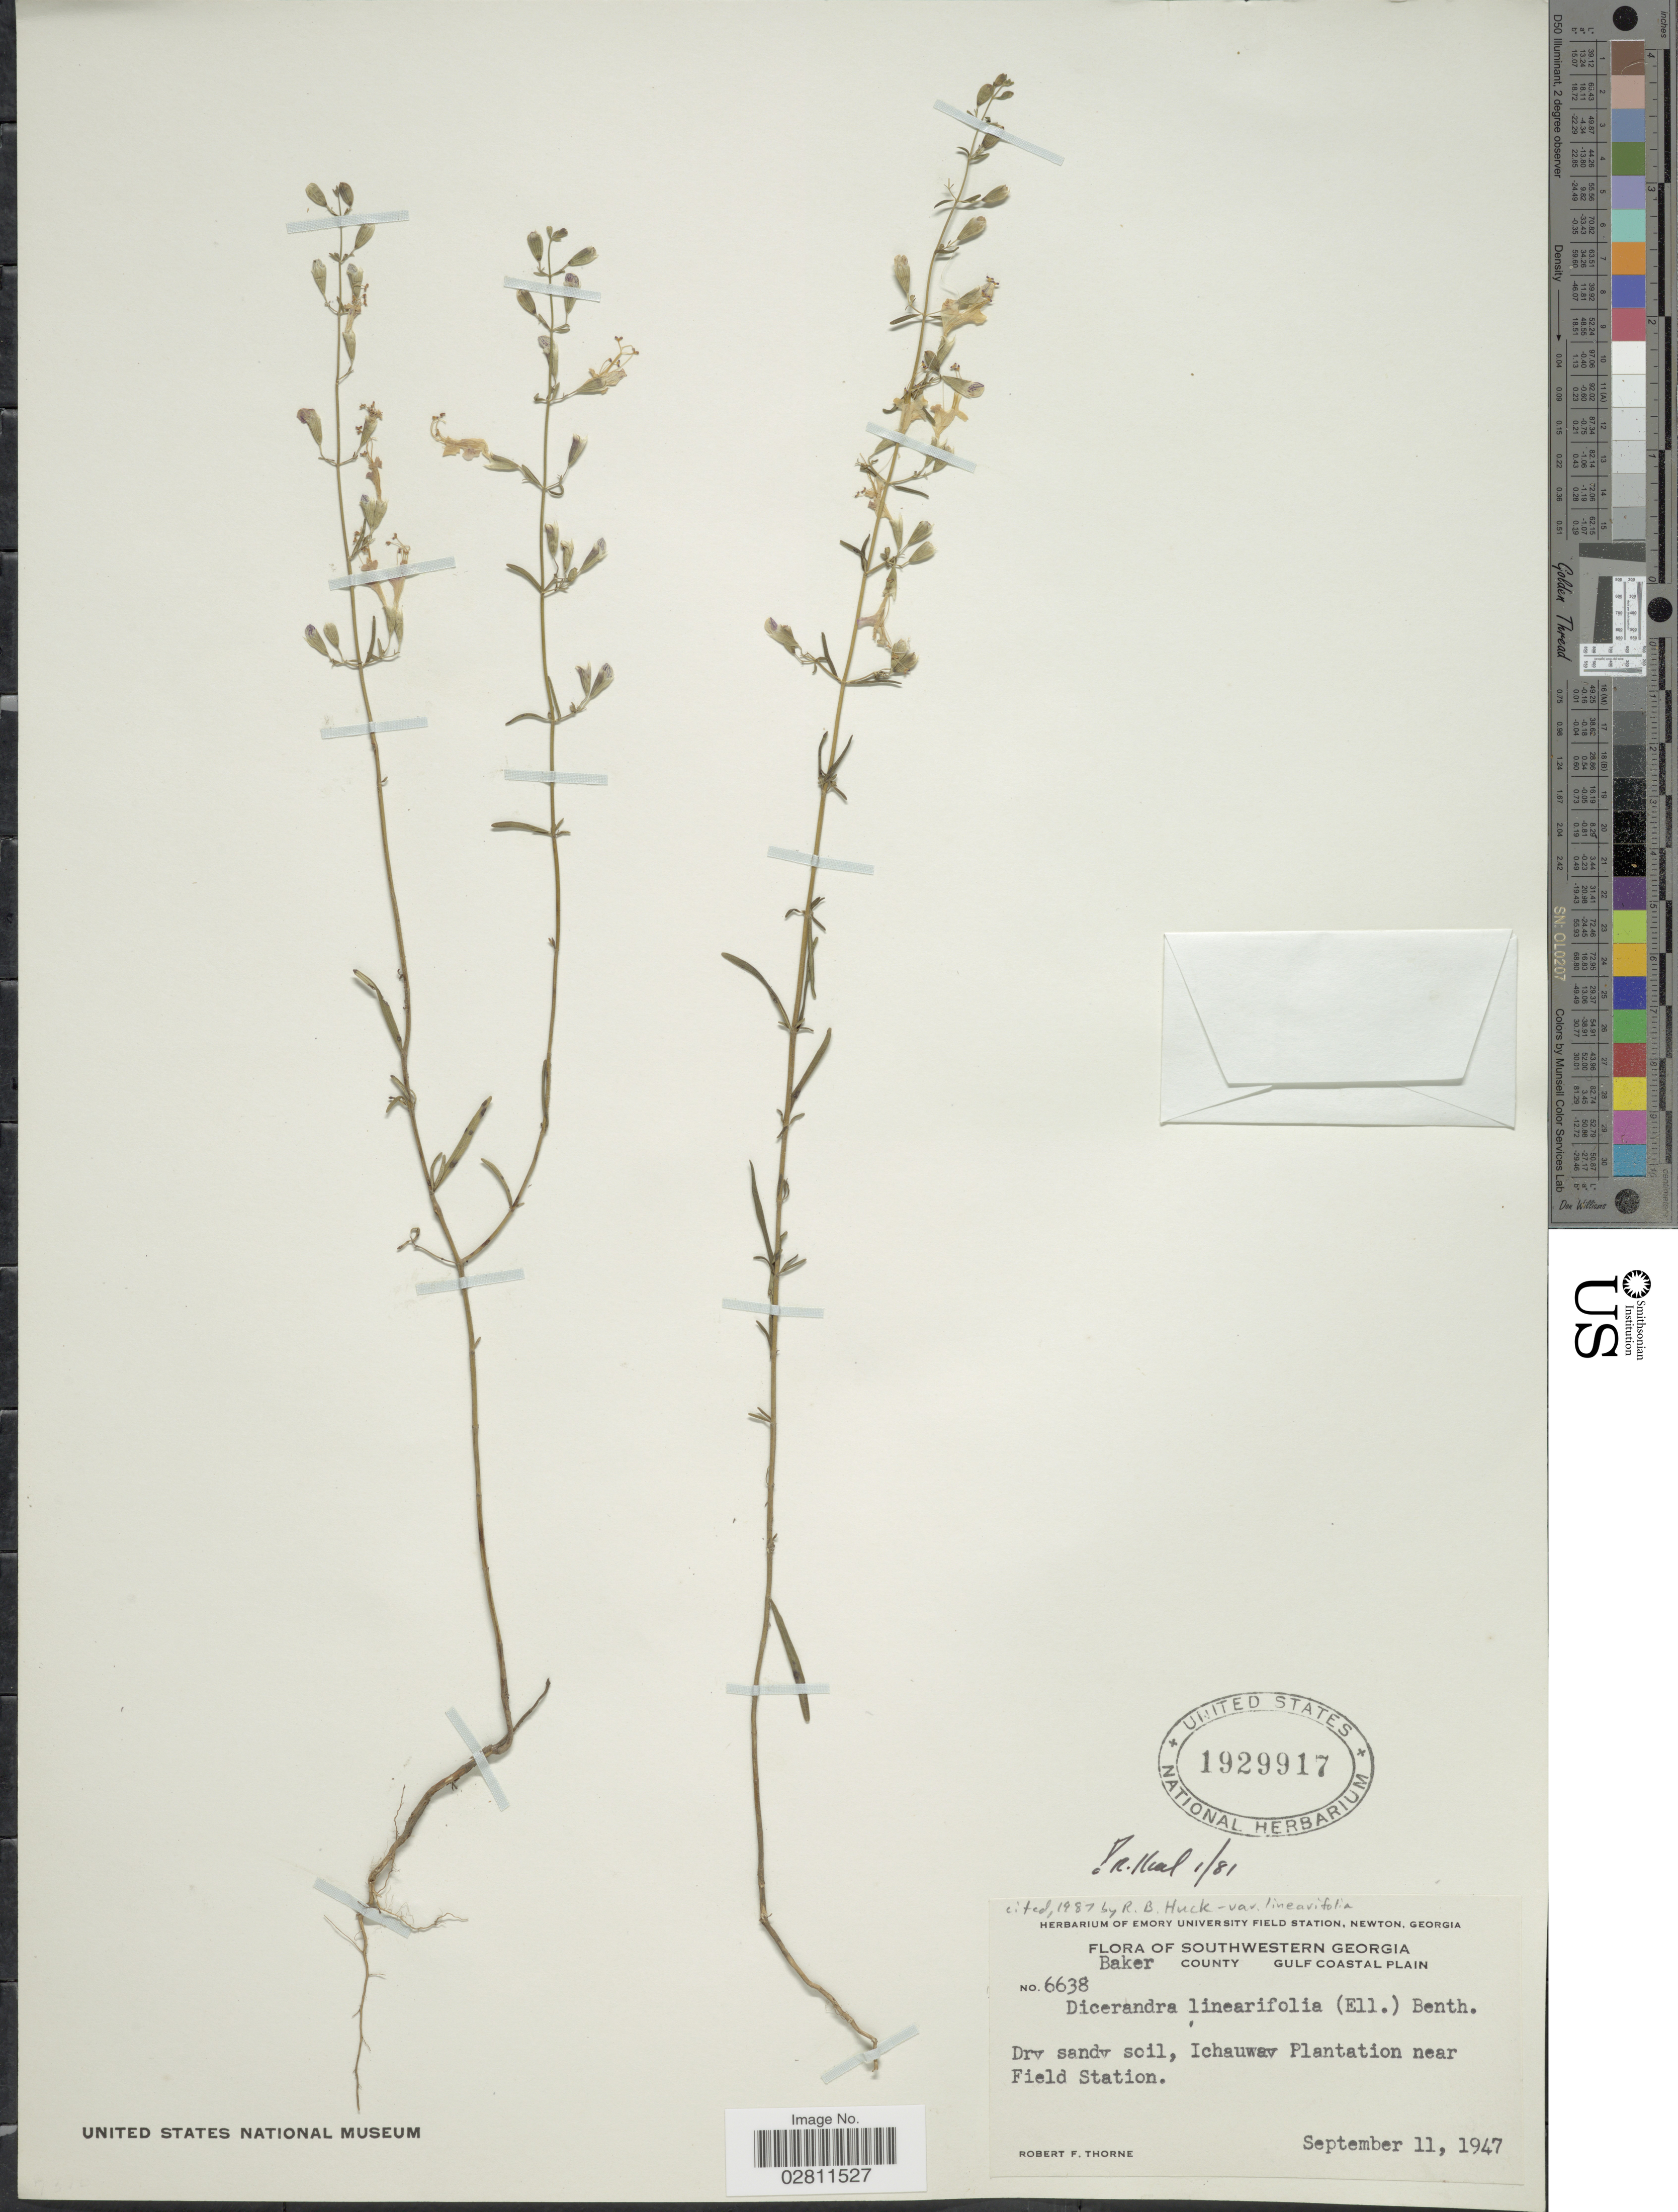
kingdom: Plantae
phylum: Tracheophyta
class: Magnoliopsida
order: Lamiales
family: Lamiaceae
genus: Dicerandra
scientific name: Dicerandra linearifolia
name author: (Elliott) Benth.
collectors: R. F. Thorne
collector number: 6638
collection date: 1947-09-11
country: United States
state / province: Georgia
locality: Southwestern Georgia. Baker County, Gulf Coastal Plain. Ichauway Plantation near Field Station.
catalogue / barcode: US 1929917